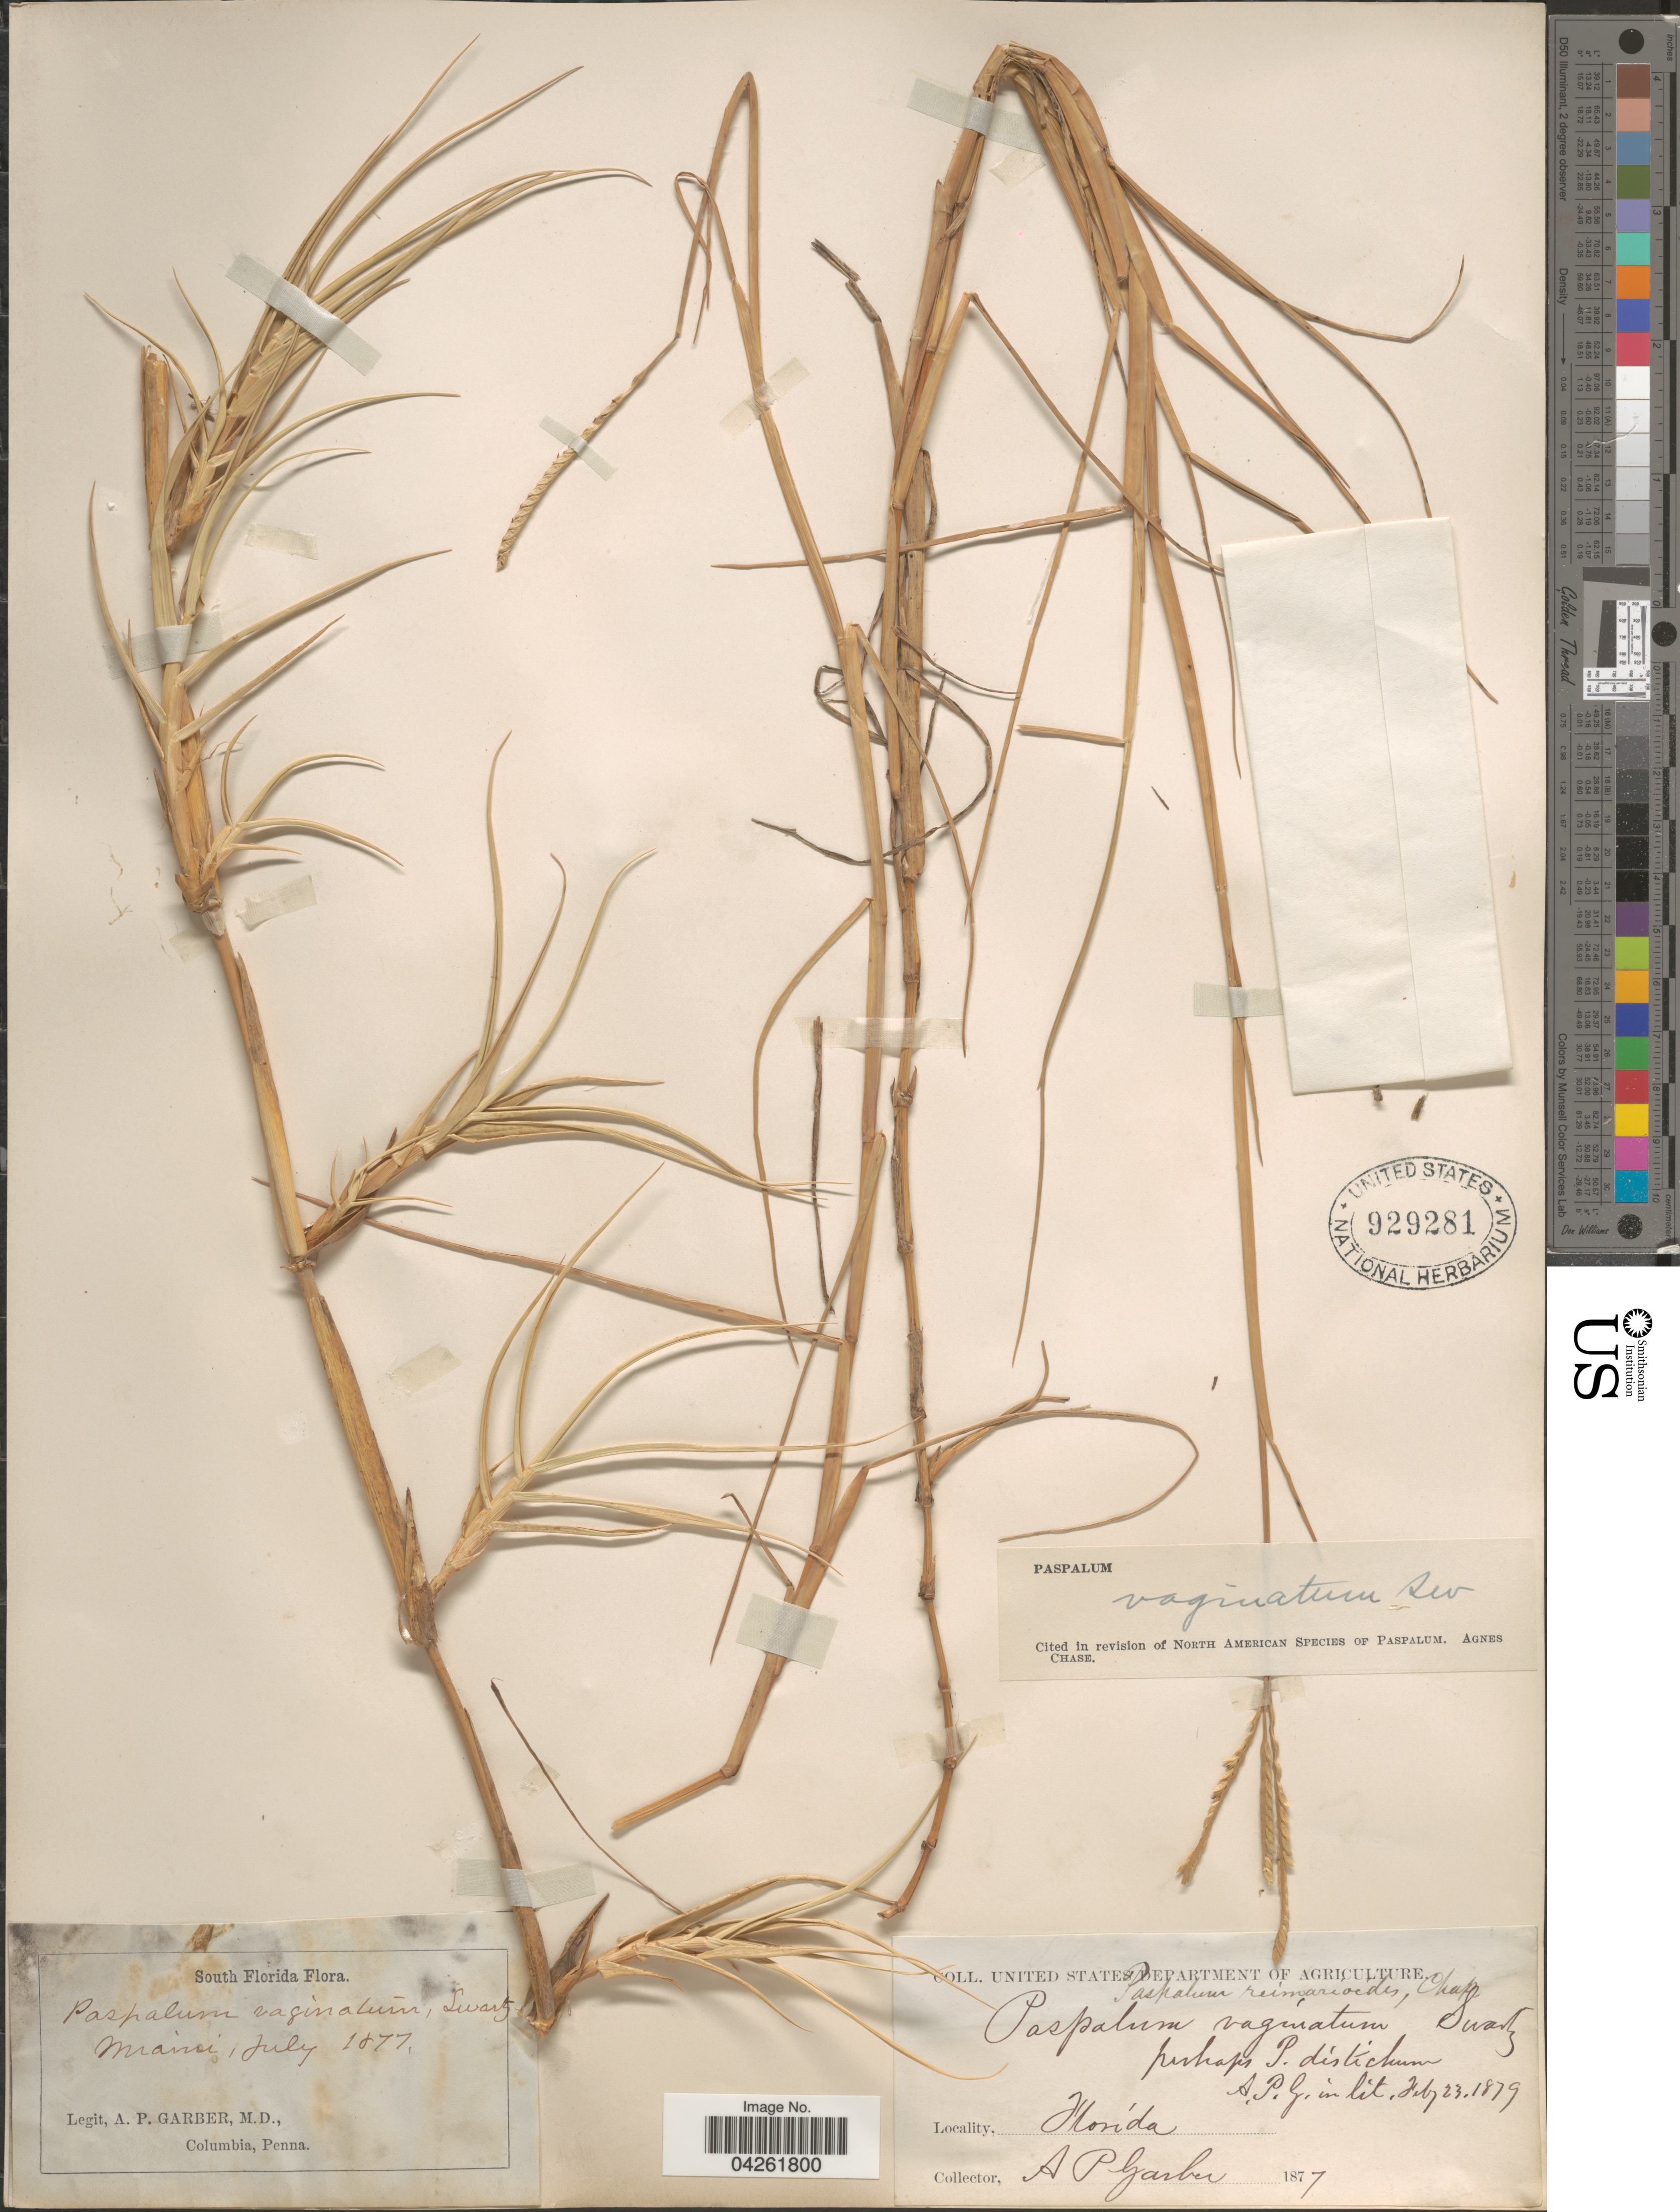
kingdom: Plantae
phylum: Tracheophyta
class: Liliopsida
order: Poales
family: Poaceae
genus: Paspalum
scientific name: Paspalum distichum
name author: L.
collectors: A. P. Garber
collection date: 1877-07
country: United States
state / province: Florida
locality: South Florida. Miami.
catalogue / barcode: US 929281